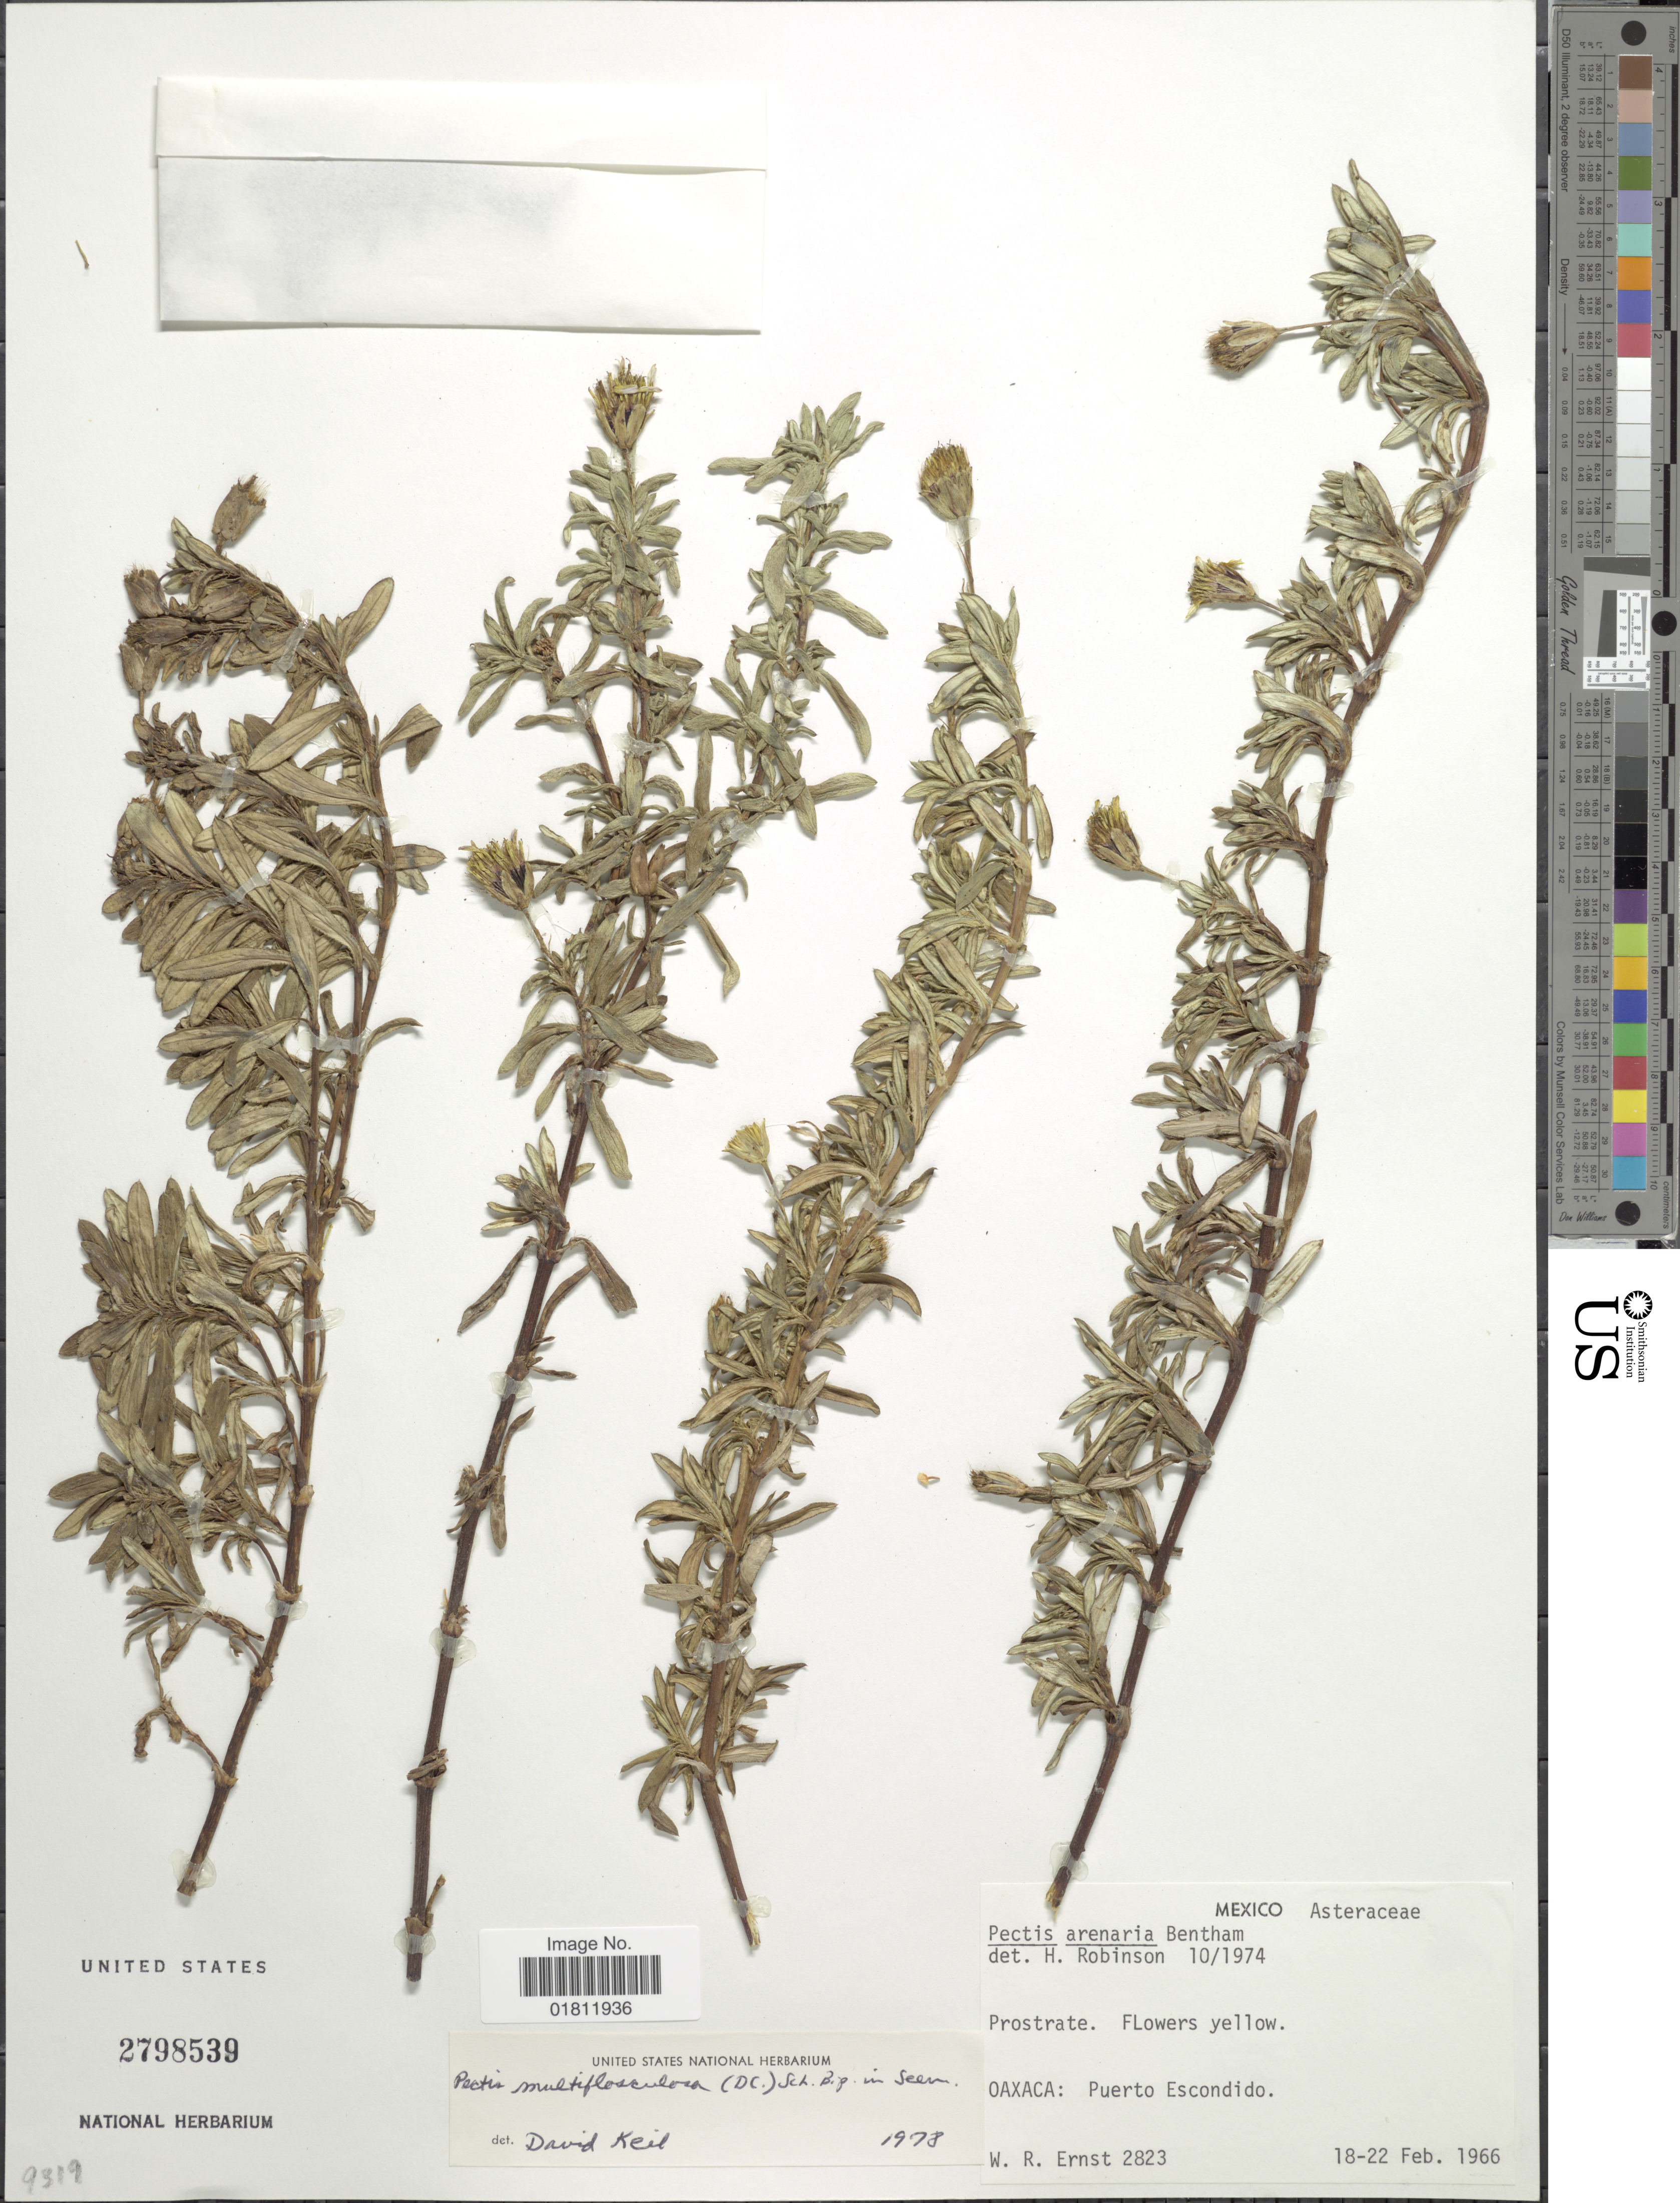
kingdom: Plantae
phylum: Tracheophyta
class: Magnoliopsida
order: Asterales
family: Asteraceae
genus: Pectis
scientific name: Pectis multiflosculosa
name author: (DC.) Sch. Bip.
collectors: W. R. Ernst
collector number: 2823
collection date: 1966-02-18/1966-02-22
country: Mexico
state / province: Oaxaca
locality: Oaxaca:Puerto Escondido.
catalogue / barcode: US 2798539